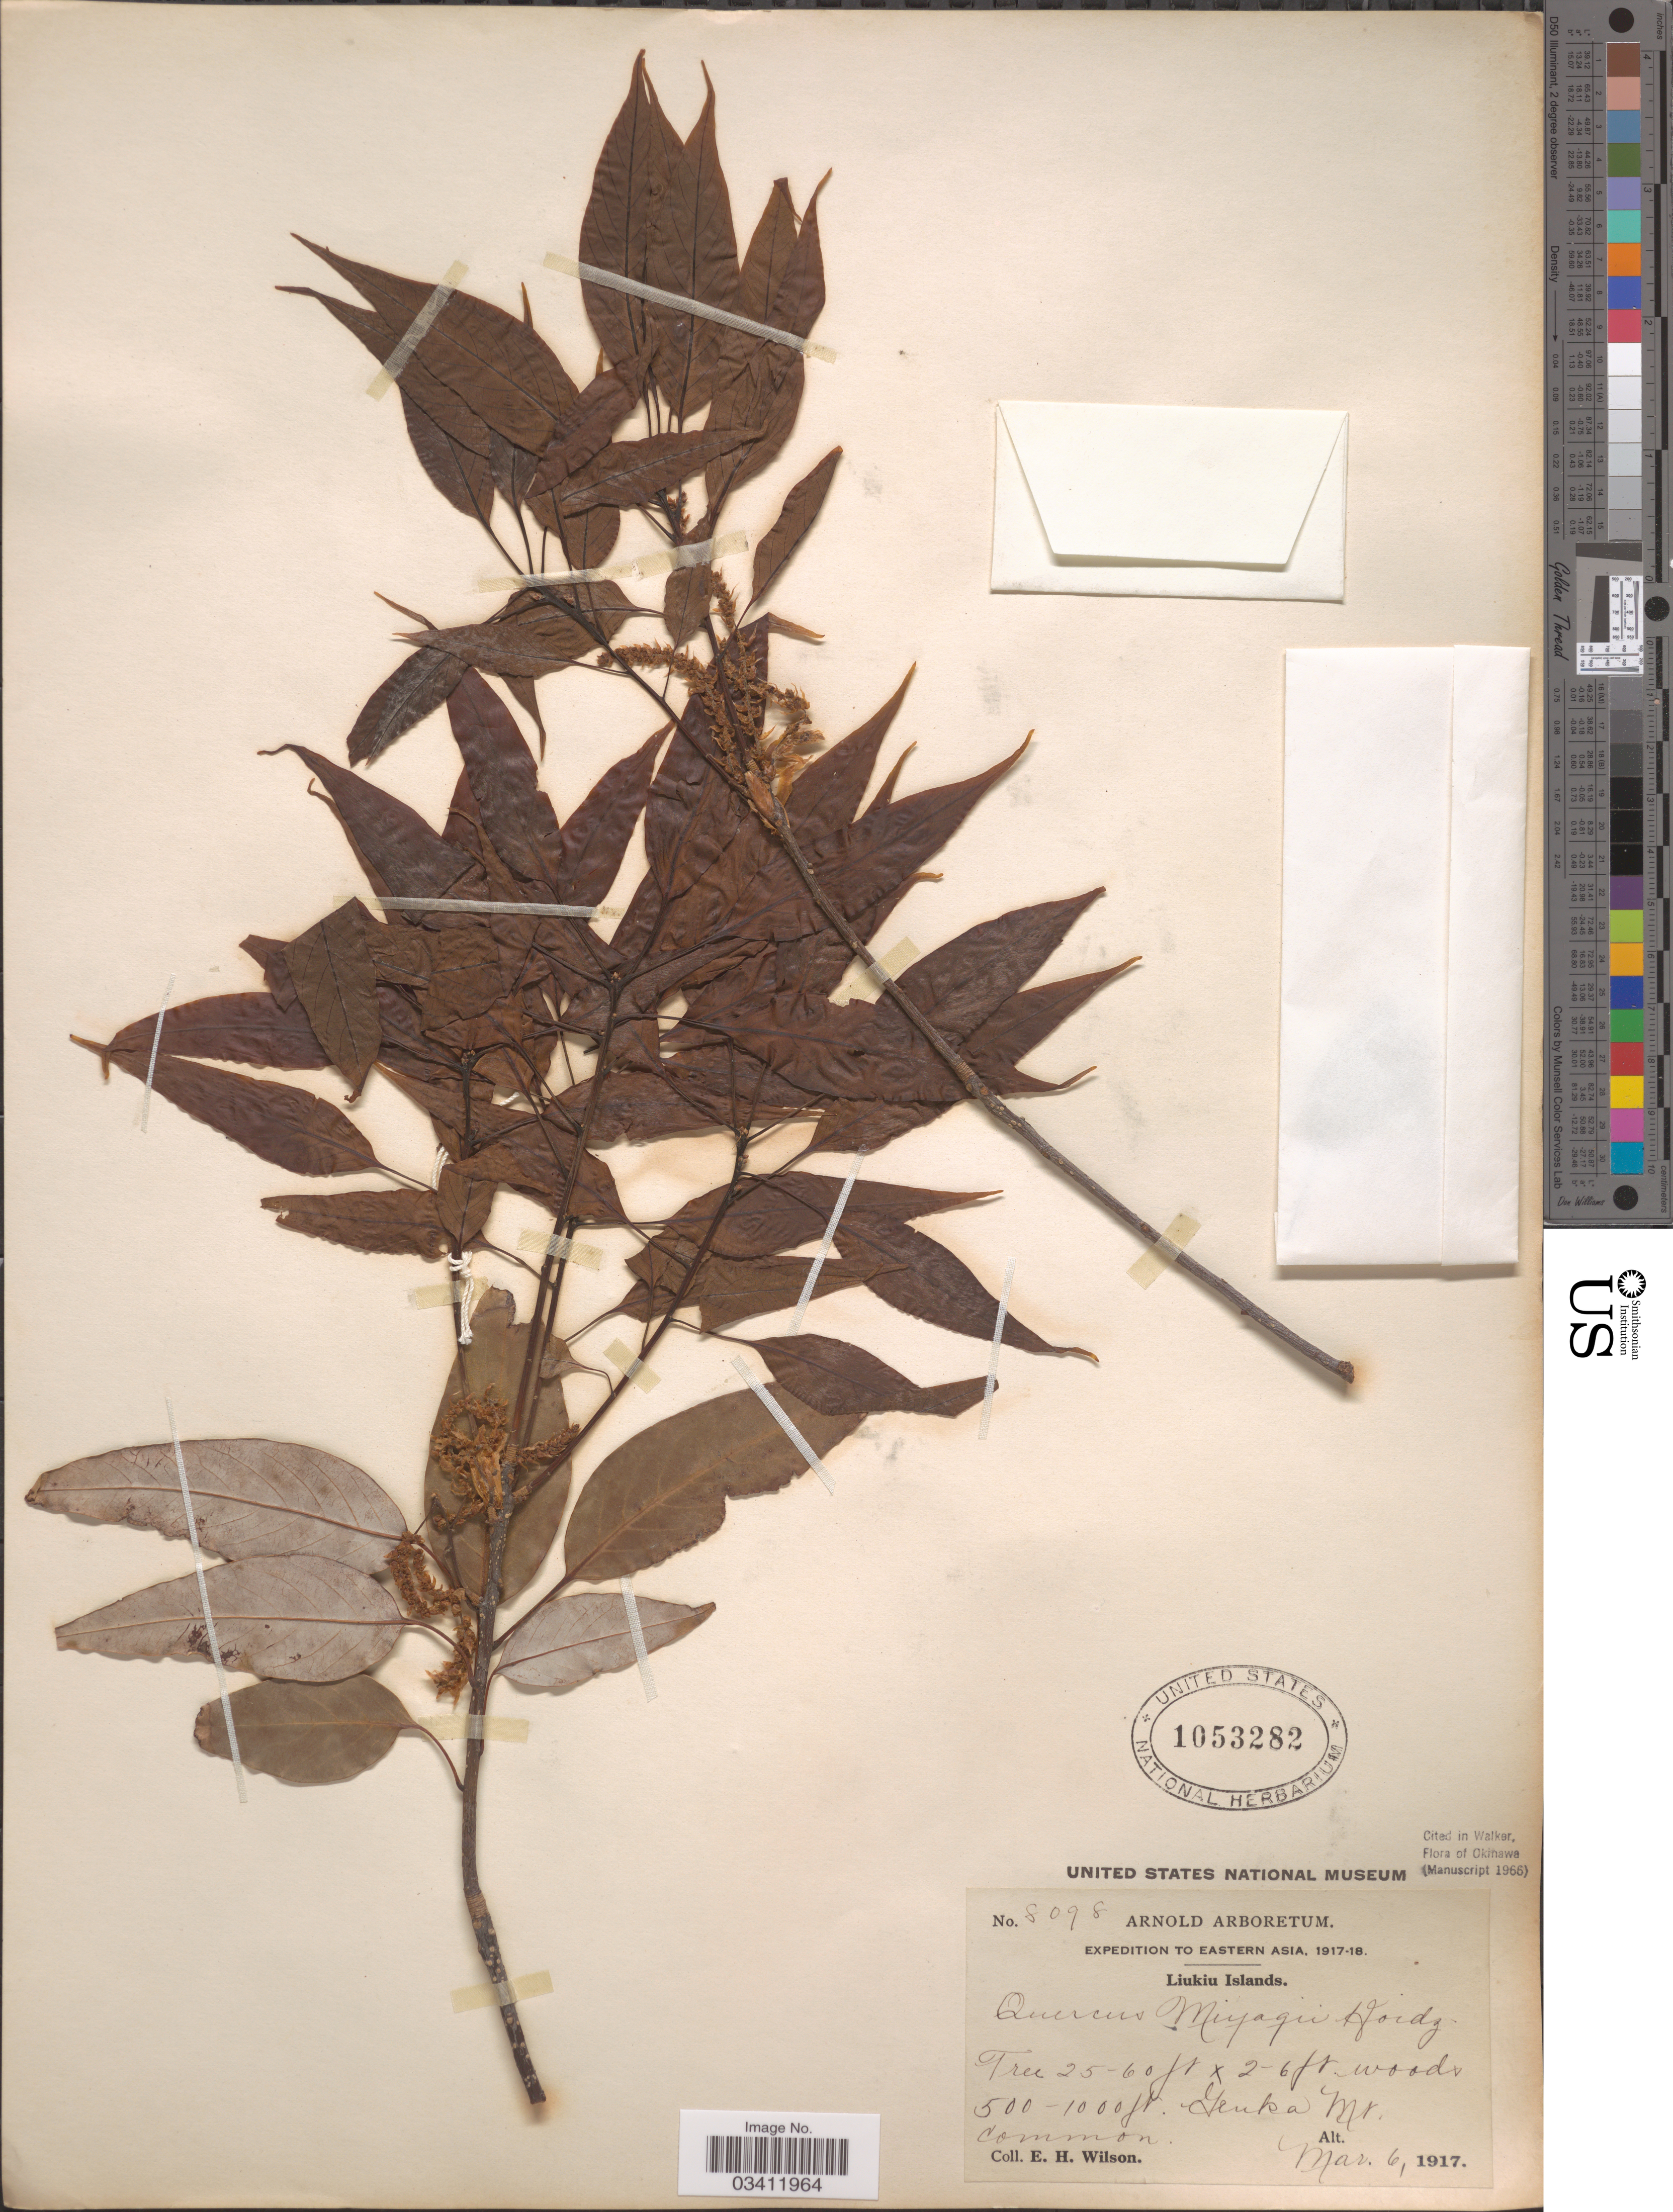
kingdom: Plantae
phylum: Tracheophyta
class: Magnoliopsida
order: Fagales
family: Fagaceae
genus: Quercus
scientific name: Quercus miyagii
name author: Koidz.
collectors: E. Wilson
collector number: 8098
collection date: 1917-03-06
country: Japan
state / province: Okinawa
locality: Eastern Asia. Liukiu Islands. Genka Mt.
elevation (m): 152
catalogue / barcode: US 1053282